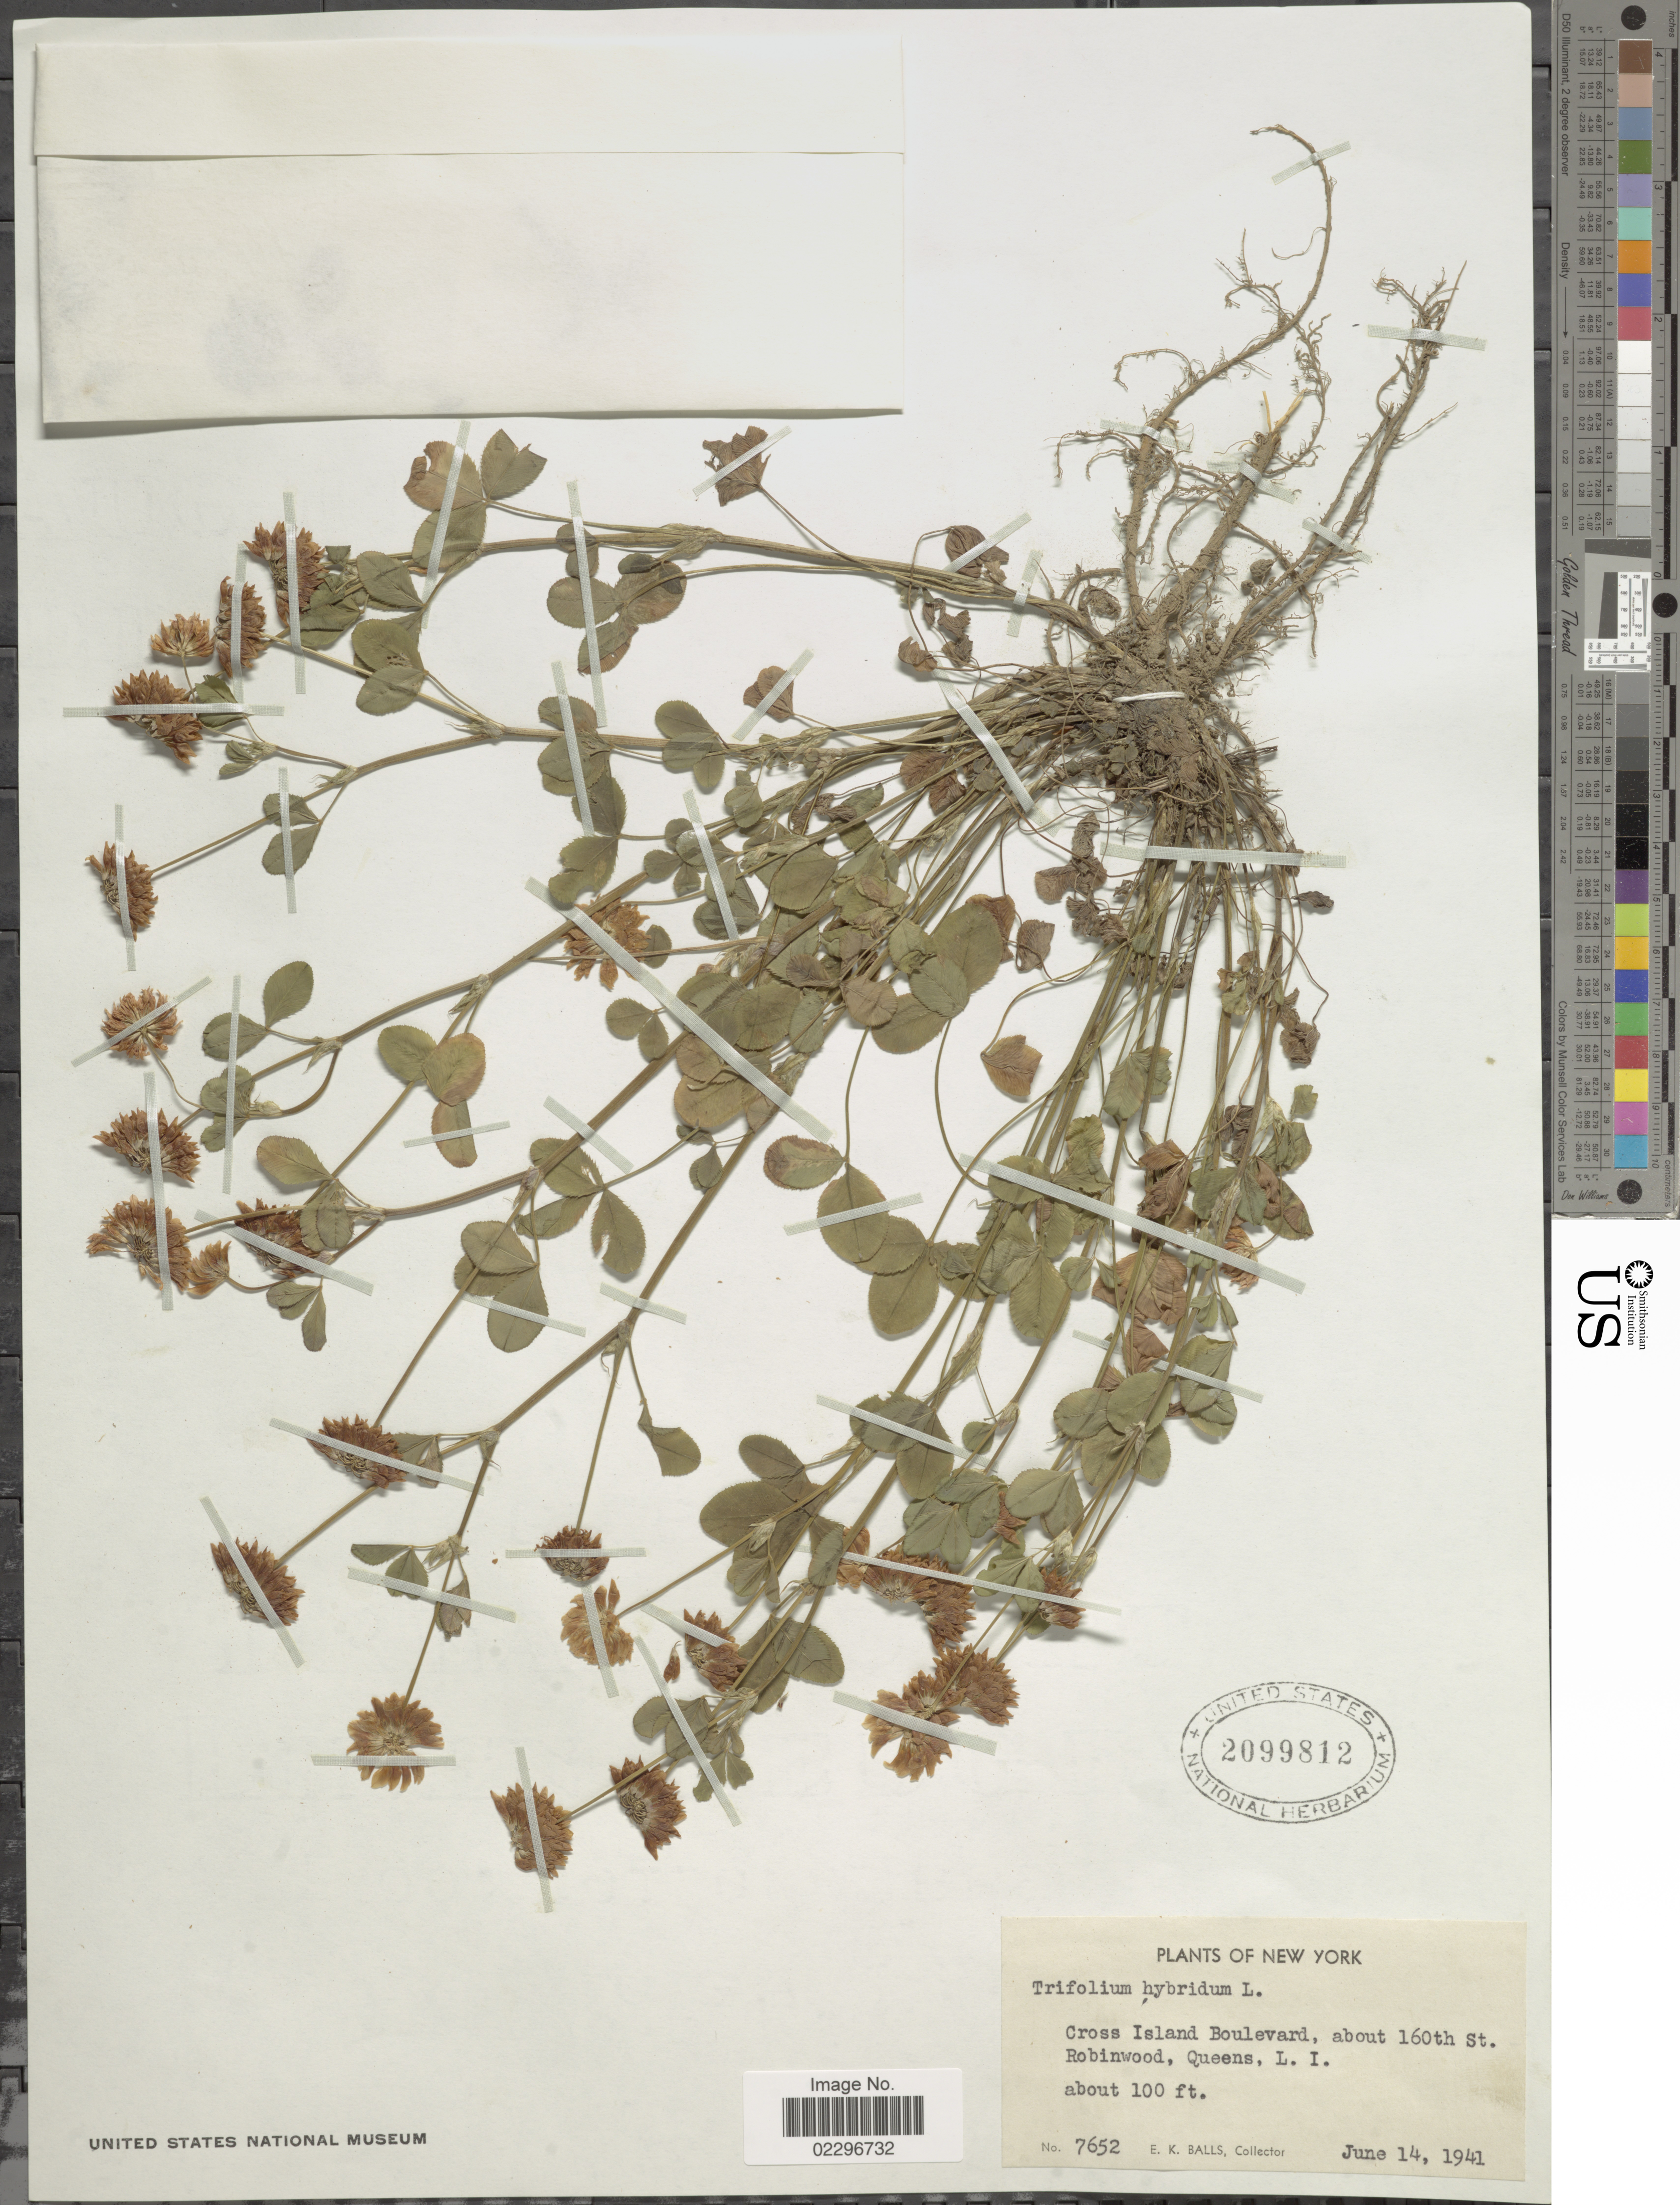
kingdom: Plantae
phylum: Tracheophyta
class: Magnoliopsida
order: Fabales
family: Fabaceae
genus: Trifolium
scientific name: Trifolium hybridum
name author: L.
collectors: E. K. Balls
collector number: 7652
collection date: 1941-06-14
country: United States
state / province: New York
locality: Cross Island Boulevard, about 160th St, Robinhood, Queens, L. I.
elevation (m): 30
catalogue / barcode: US 2099812